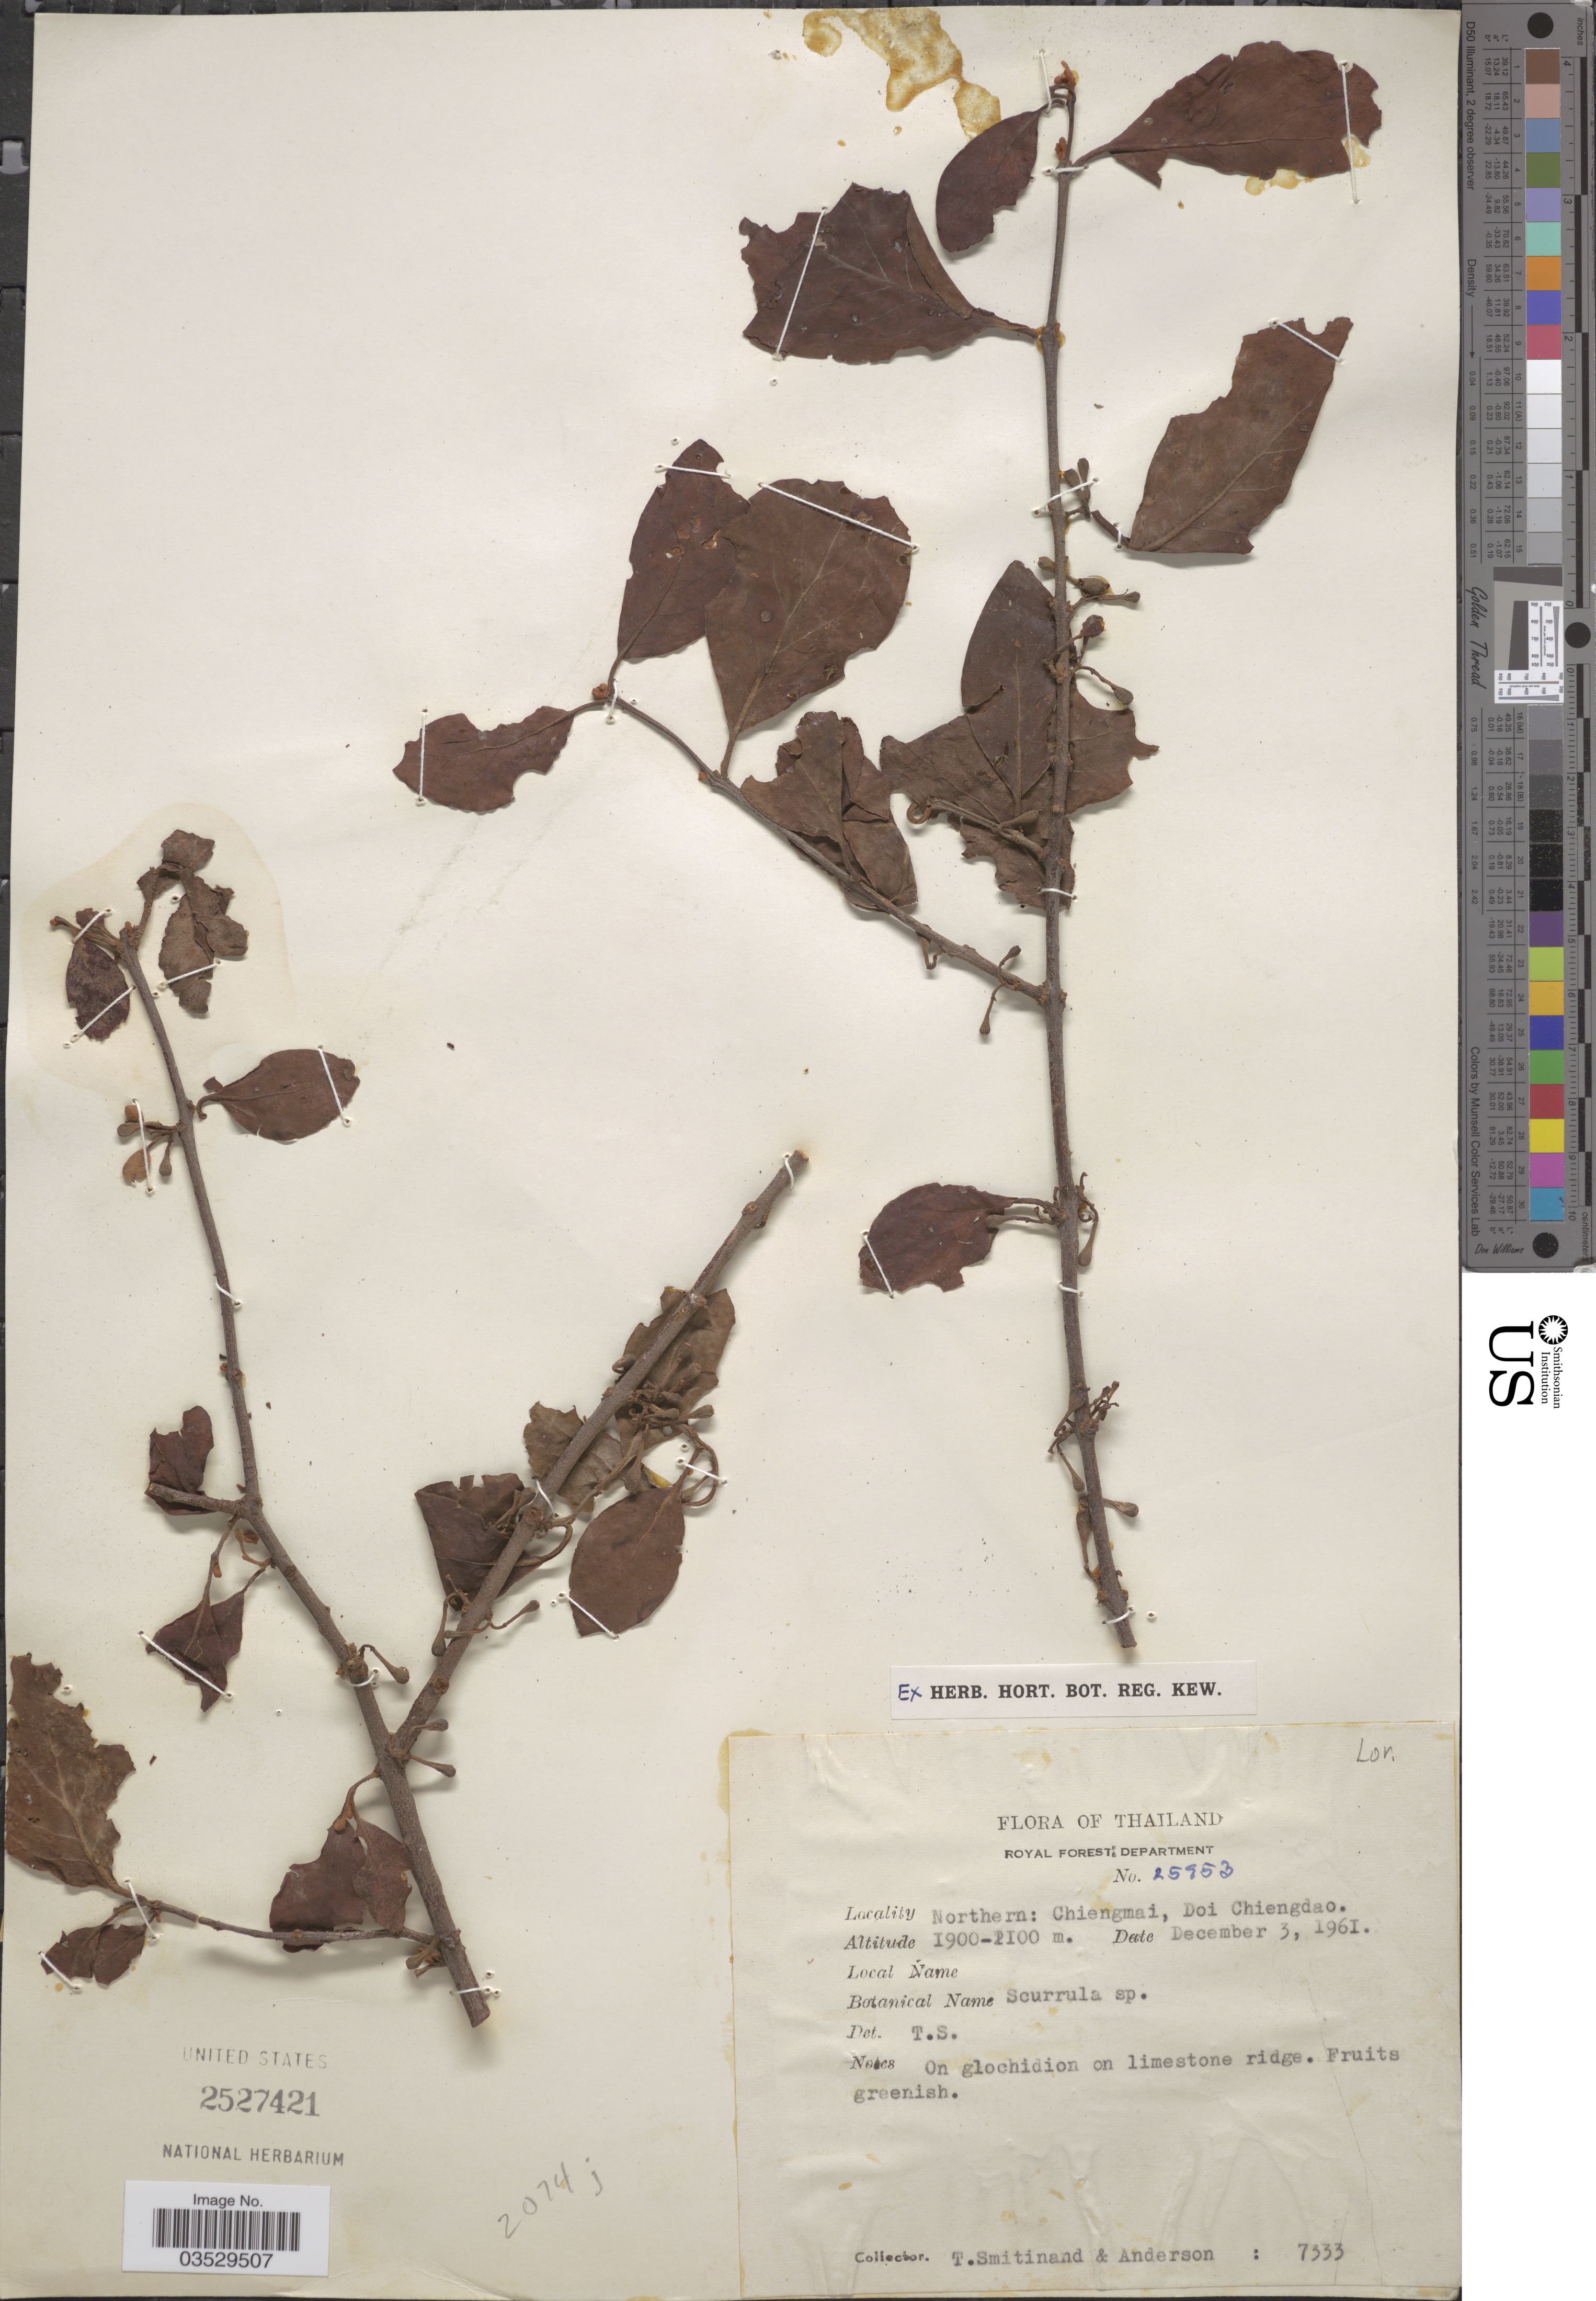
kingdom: Plantae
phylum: Tracheophyta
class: Magnoliopsida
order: Santalales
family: Loranthaceae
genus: Scurrula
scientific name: Scurrula sp.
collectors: T. Smitinand & -- Anderson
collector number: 7333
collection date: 1961-12-03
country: Thailand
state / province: Chiang Mai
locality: Northern: Chiengmai, Doi Chiengdao.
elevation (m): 1900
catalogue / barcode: US 2527421